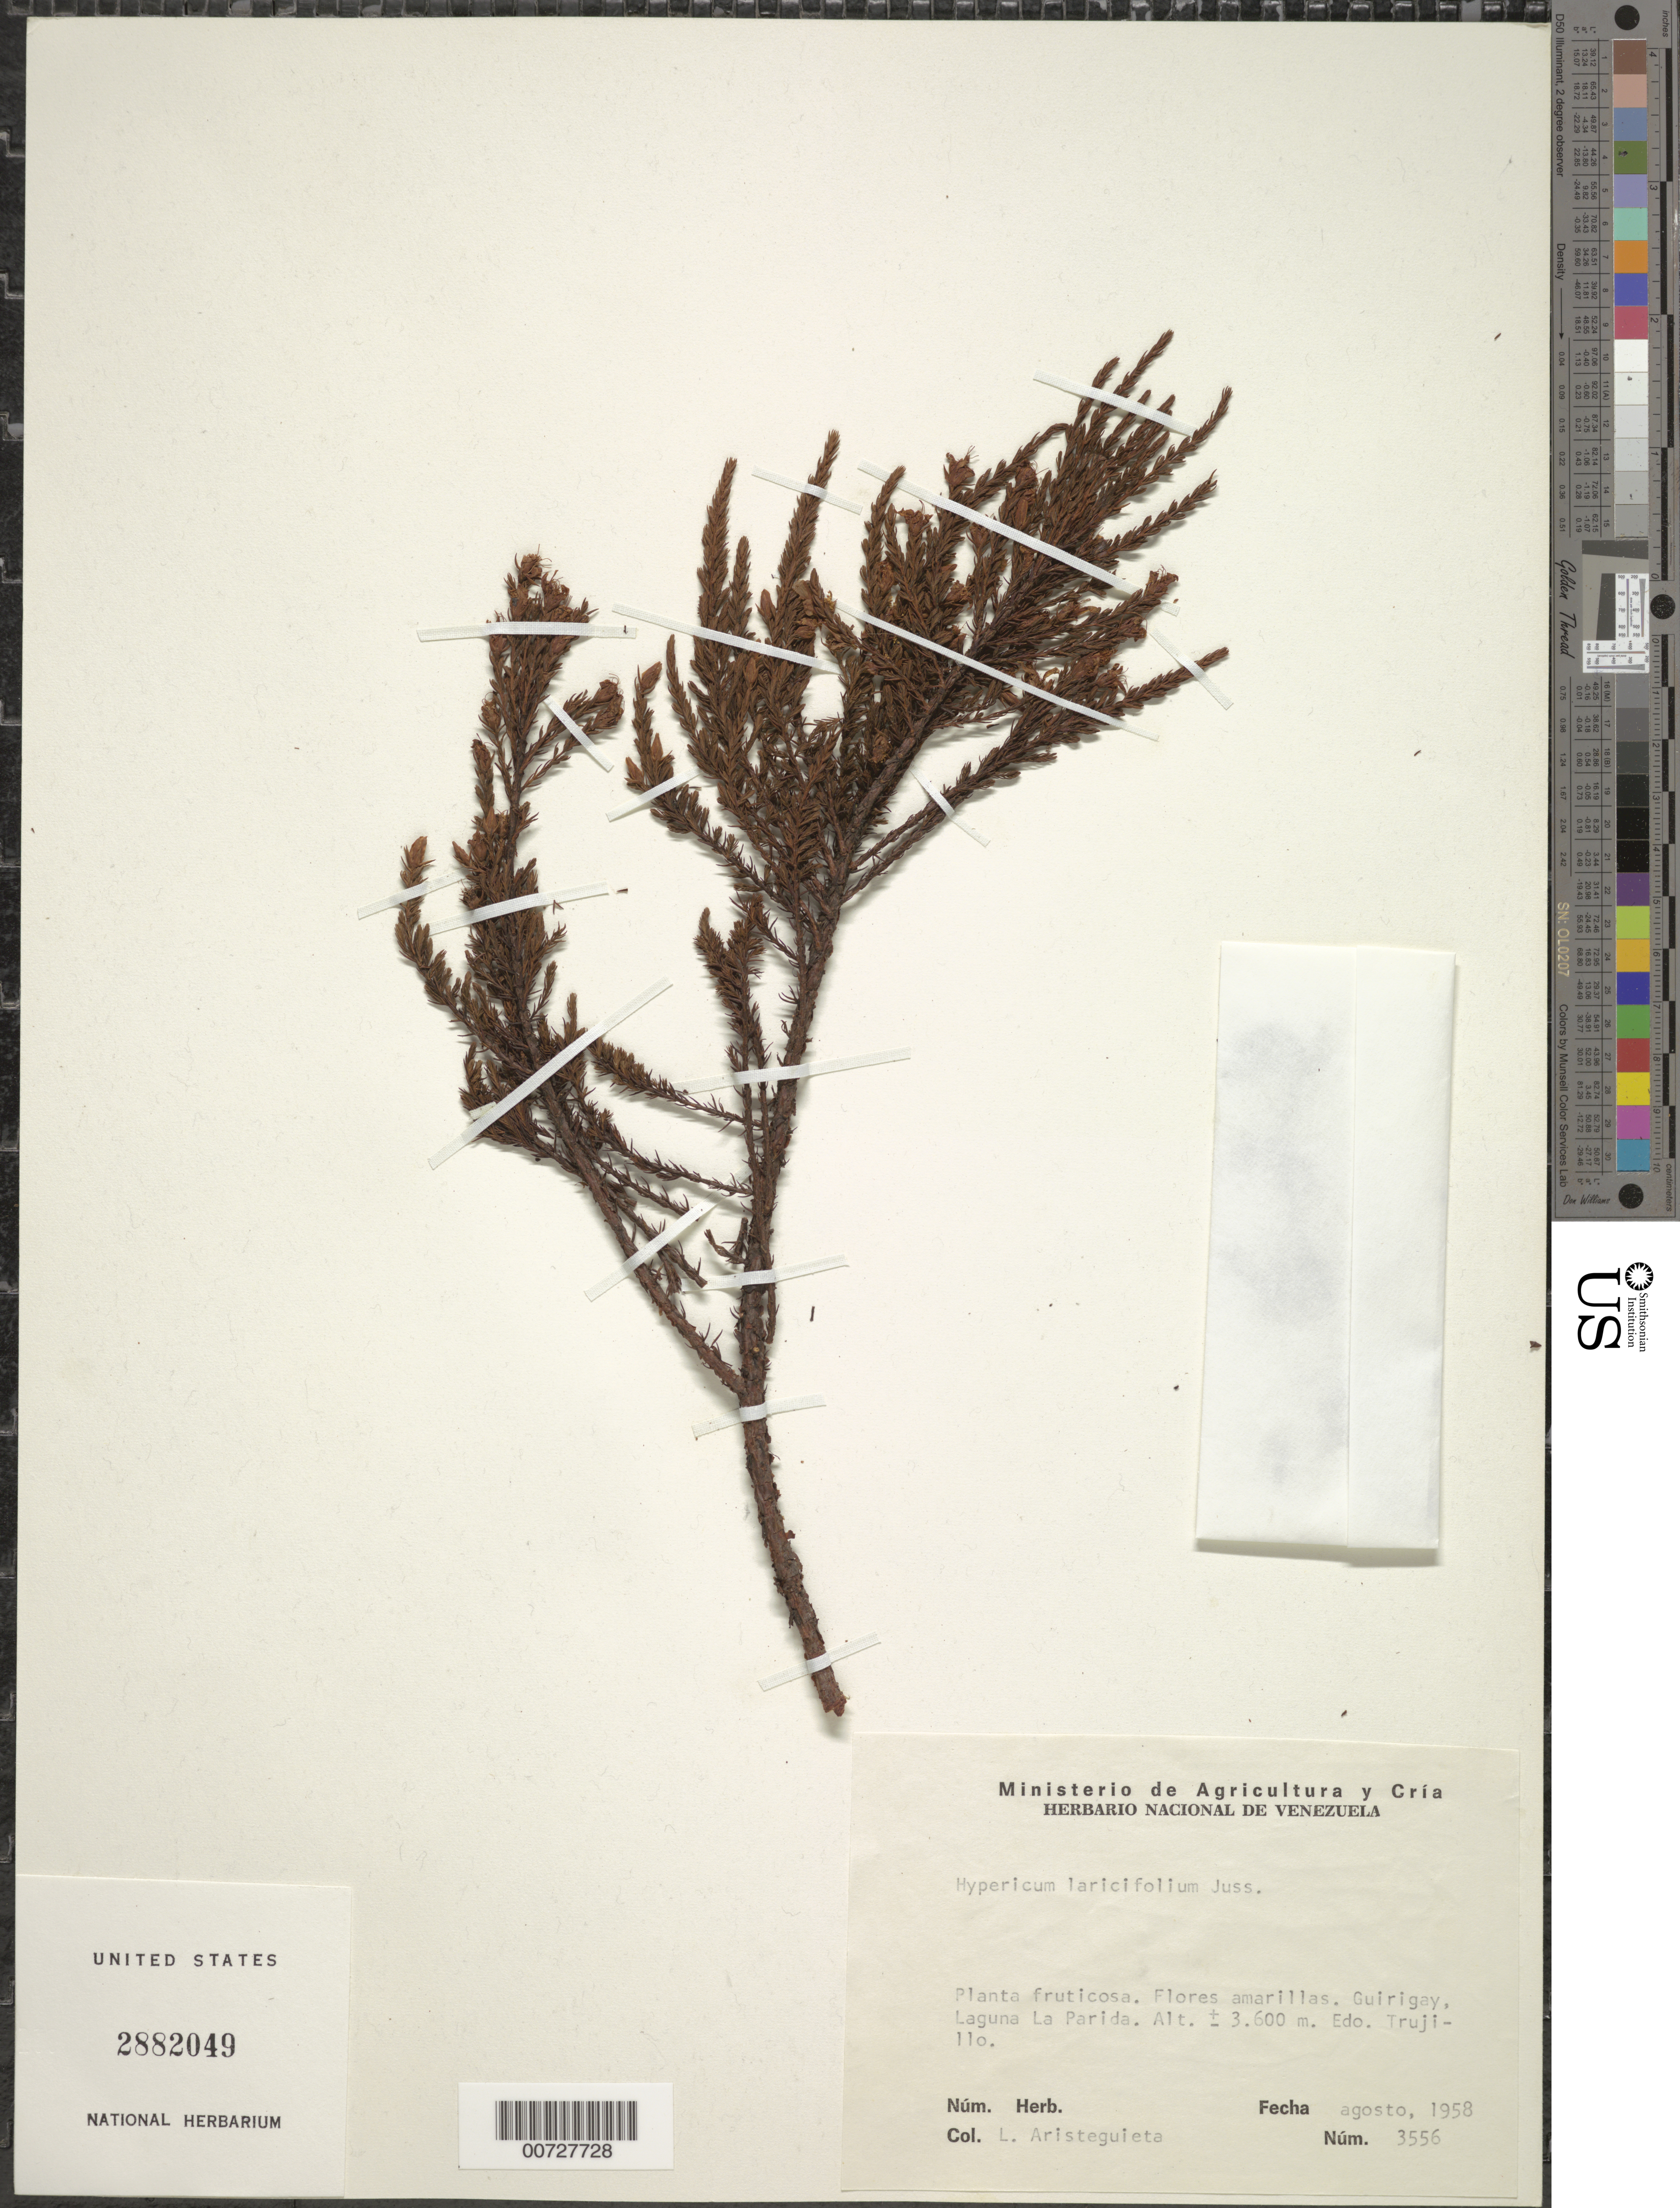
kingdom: Plantae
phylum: Tracheophyta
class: Magnoliopsida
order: Malpighiales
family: Hypericaceae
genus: Hypericum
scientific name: Hypericum laricifolium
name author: Juss.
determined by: Aristeguieta, L.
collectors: L. Aristeguieta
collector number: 3556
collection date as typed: Aug 1958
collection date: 1958-08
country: Venezuela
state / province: Trujillo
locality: Guirigay, Laguna La Parida.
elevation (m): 3600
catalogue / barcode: US 2882049